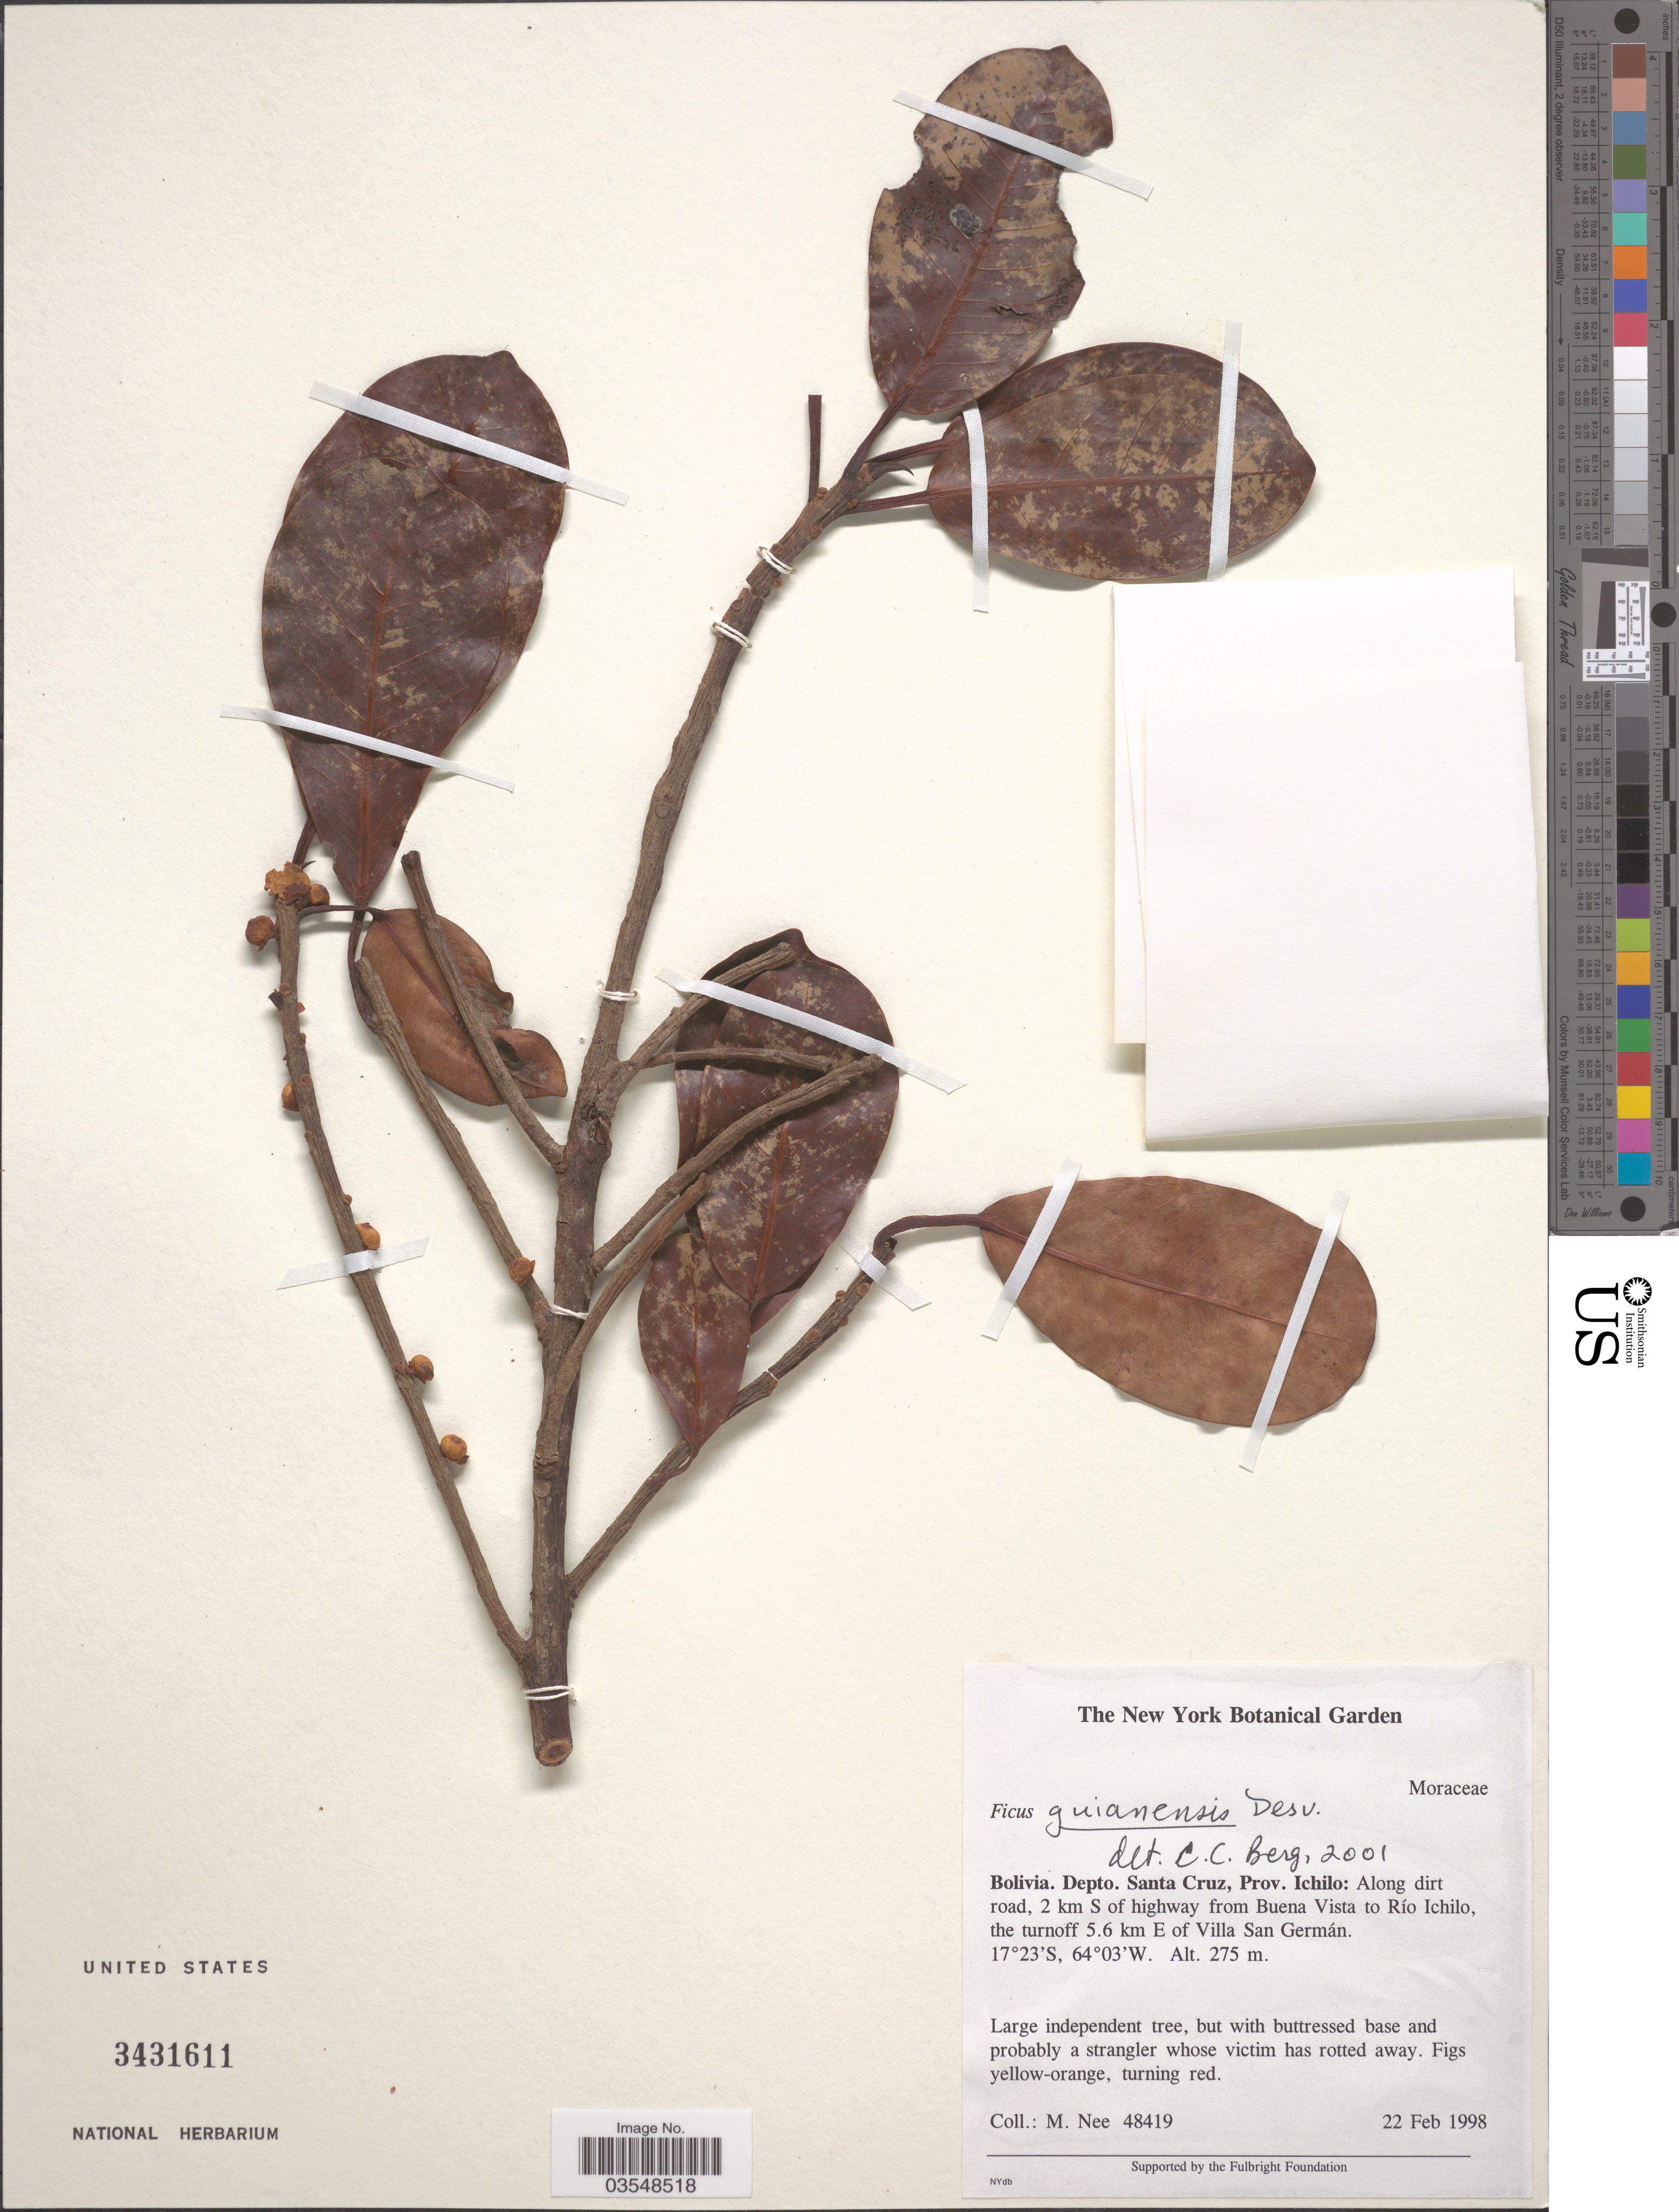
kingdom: Plantae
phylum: Tracheophyta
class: Magnoliopsida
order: Rosales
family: Moraceae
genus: Ficus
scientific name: Ficus guianensis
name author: Desv. ex Ham.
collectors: M. Nee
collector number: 48419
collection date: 1998-02-22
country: Bolivia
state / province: Santa Cruz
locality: Depto. Santa Cruz, Prov. Ichilo: Along dirt road, 2 km S of highway from Buena Vista to Río Ichilo, the turnoff 5.6 km E of Villa San Germán.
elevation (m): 275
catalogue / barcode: US 3431611